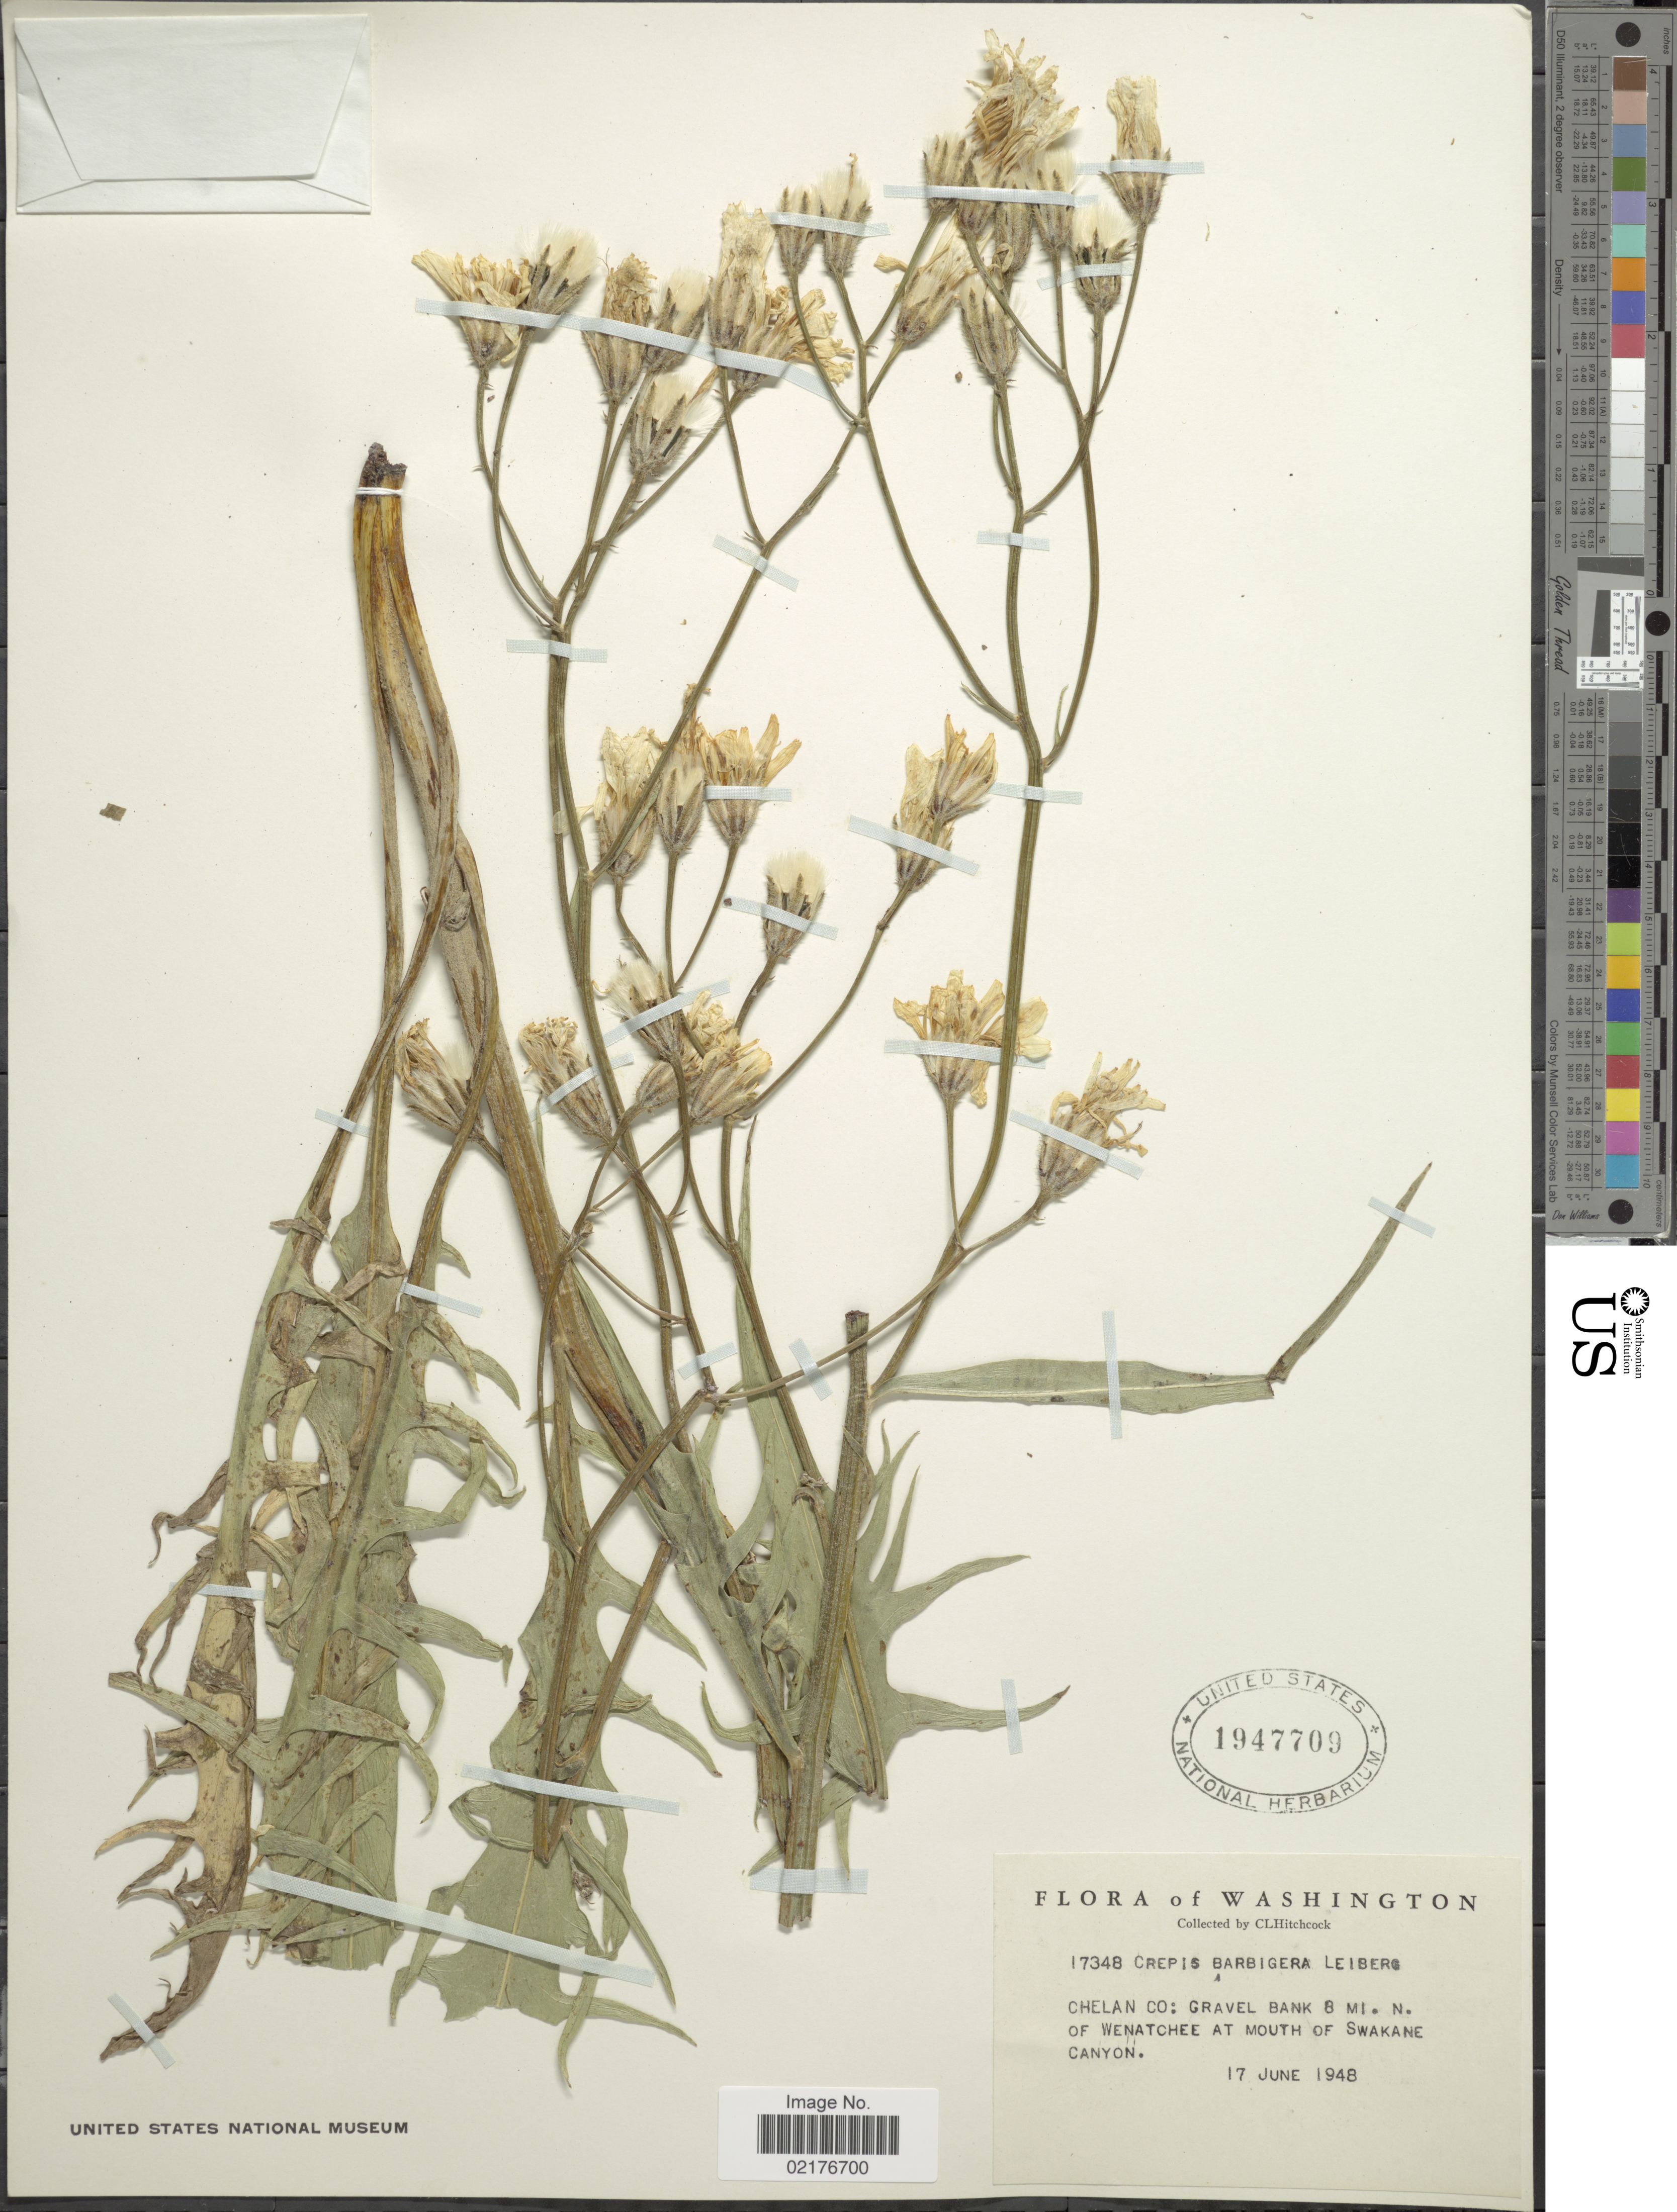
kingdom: Plantae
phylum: Tracheophyta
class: Magnoliopsida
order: Asterales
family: Asteraceae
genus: Crepis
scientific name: Crepis barbigera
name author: Leiberg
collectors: C. L. Hitchcock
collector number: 17348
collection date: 1948-06-17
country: United States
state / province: Washington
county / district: Chelan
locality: Chelan Co.: Gravel Bank 8 mi. N. of Wenatchee at mouth of Swakane Canyon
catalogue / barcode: US 1947709